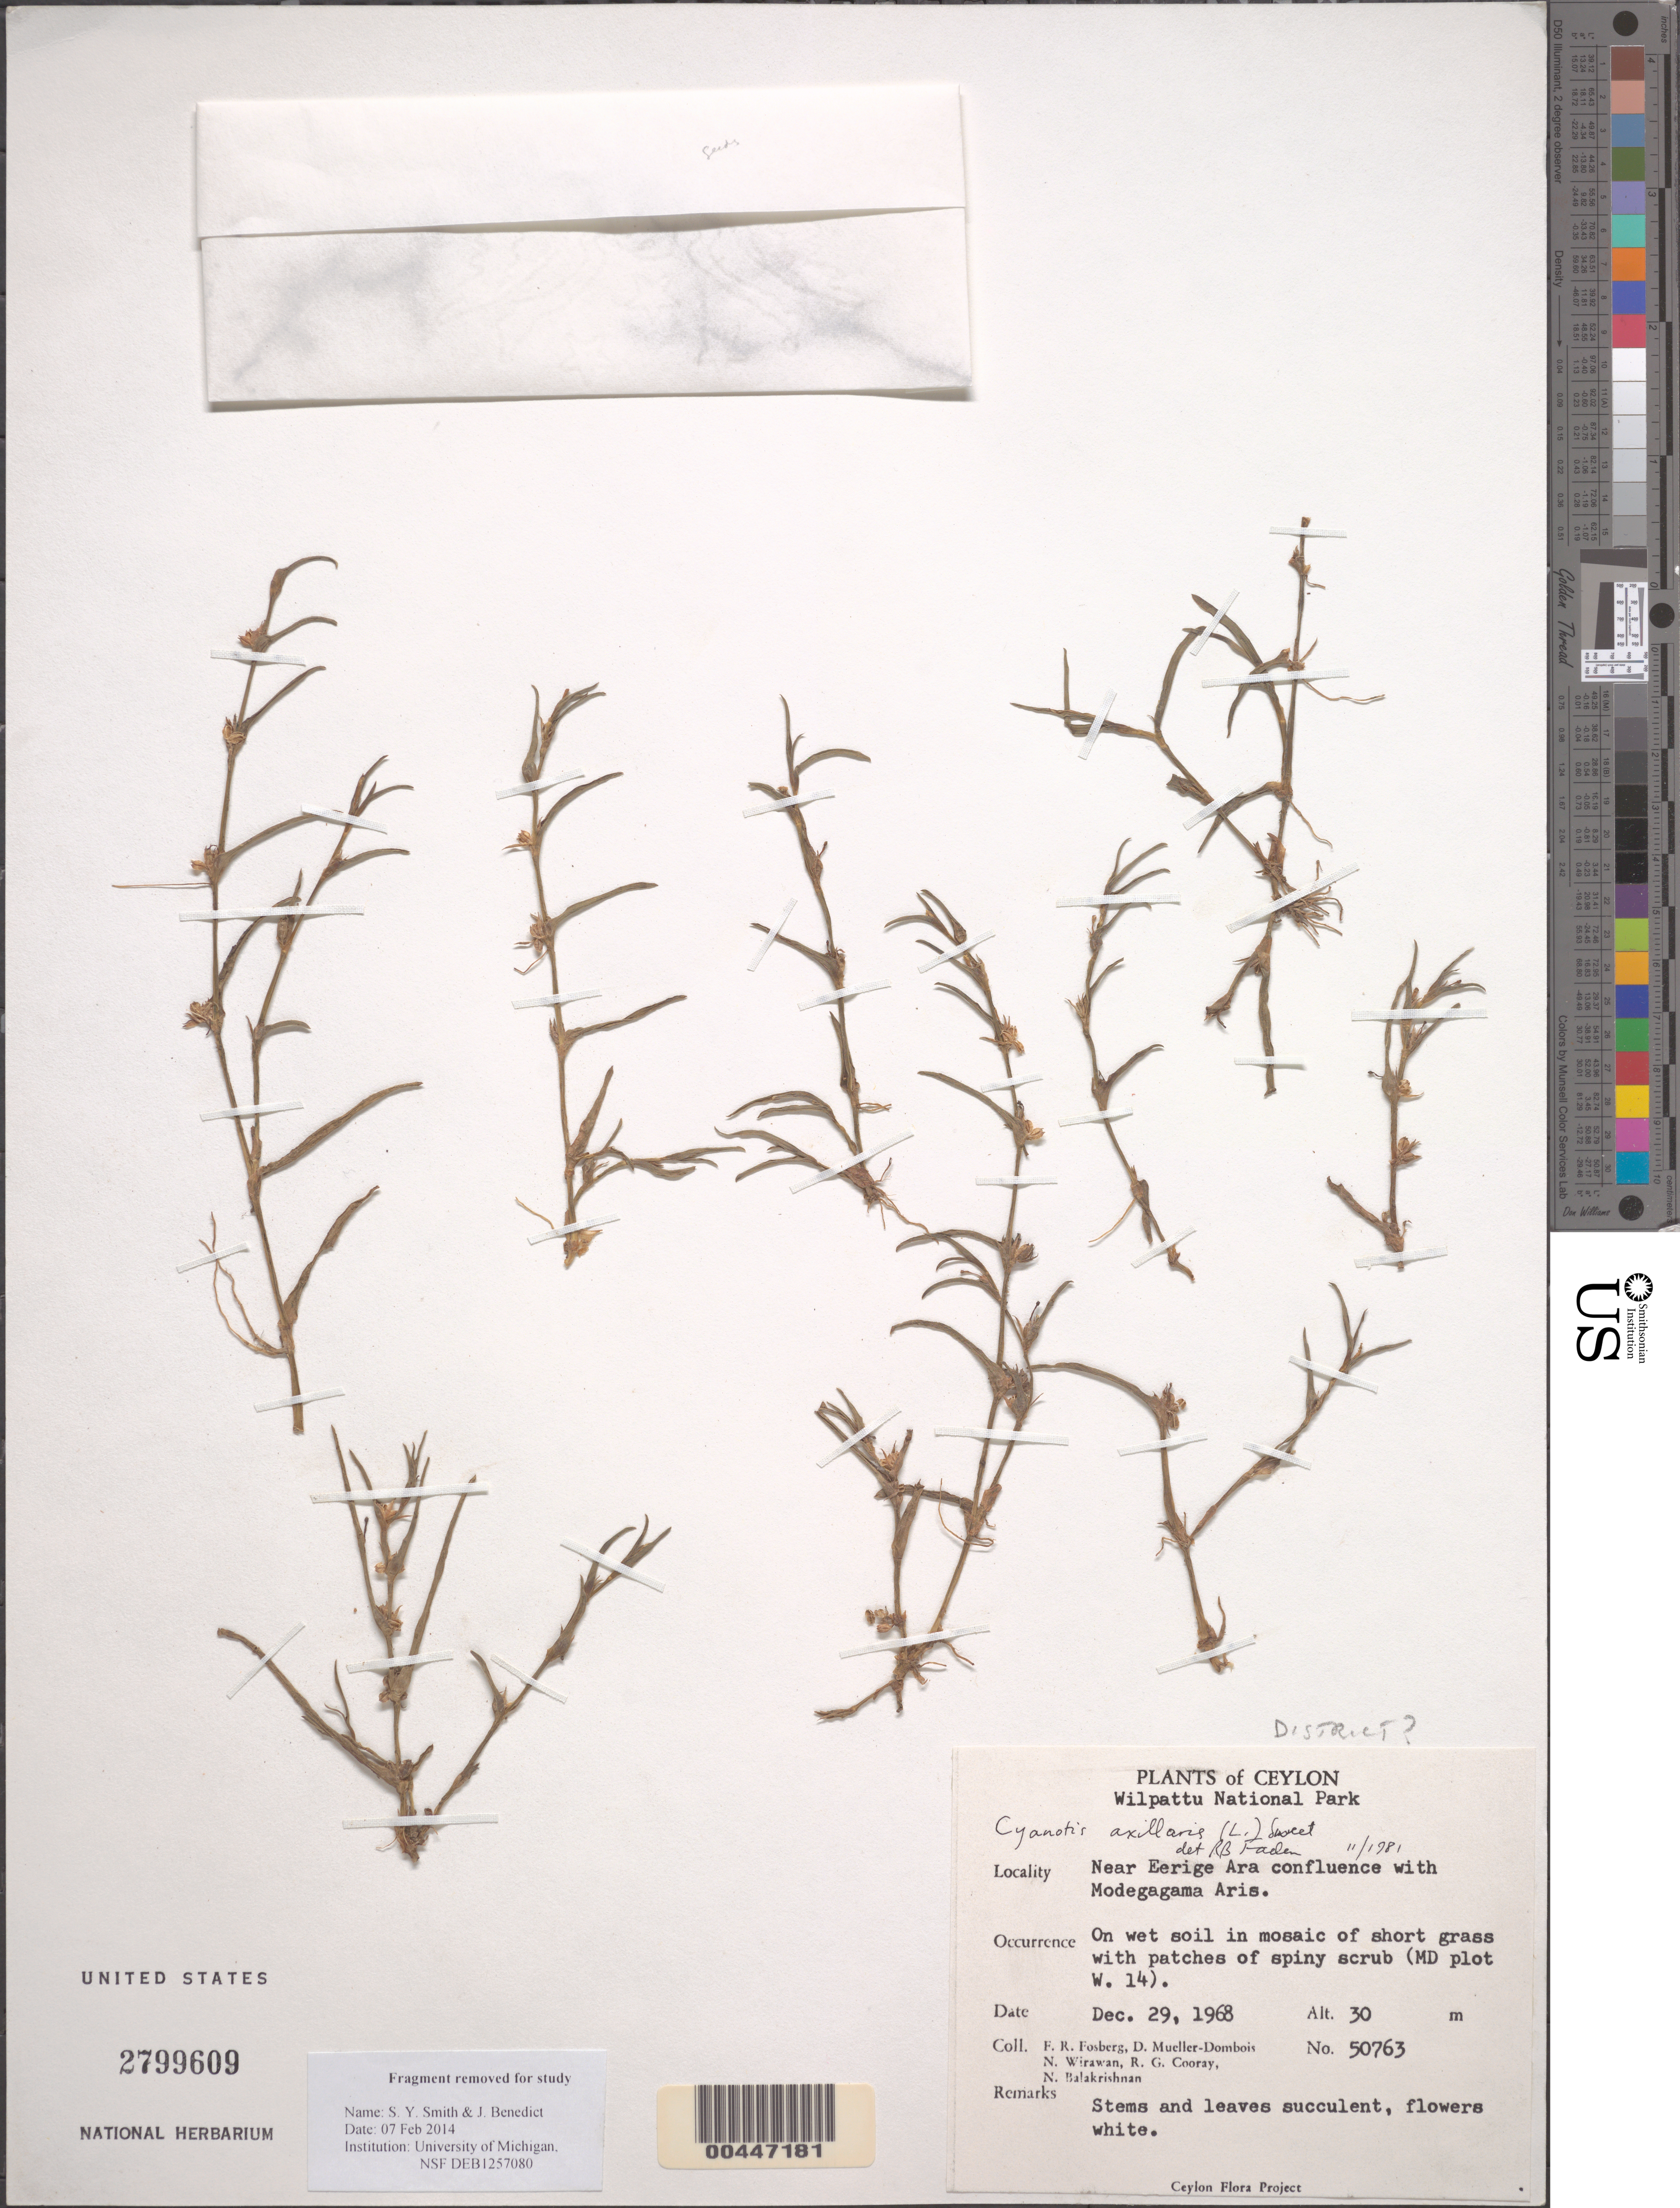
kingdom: Plantae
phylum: Tracheophyta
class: Liliopsida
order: Commelinales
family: Commelinaceae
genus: Cyanotis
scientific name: Cyanotis axillaris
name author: (L.) D. Don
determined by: Faden, Robert B., (US), Smithsonian Institution - National Museum of Natural History (UNITED STATES)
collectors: F. R. Fosberg, D. Mueller-Dombois, N. Wirawan, R. Cooray & N. Balakrishnan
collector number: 50763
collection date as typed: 29 Dec 1968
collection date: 1968-12-29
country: Sri Lanka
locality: Wilpattu national park, near eerige ara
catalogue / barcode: US 2799609